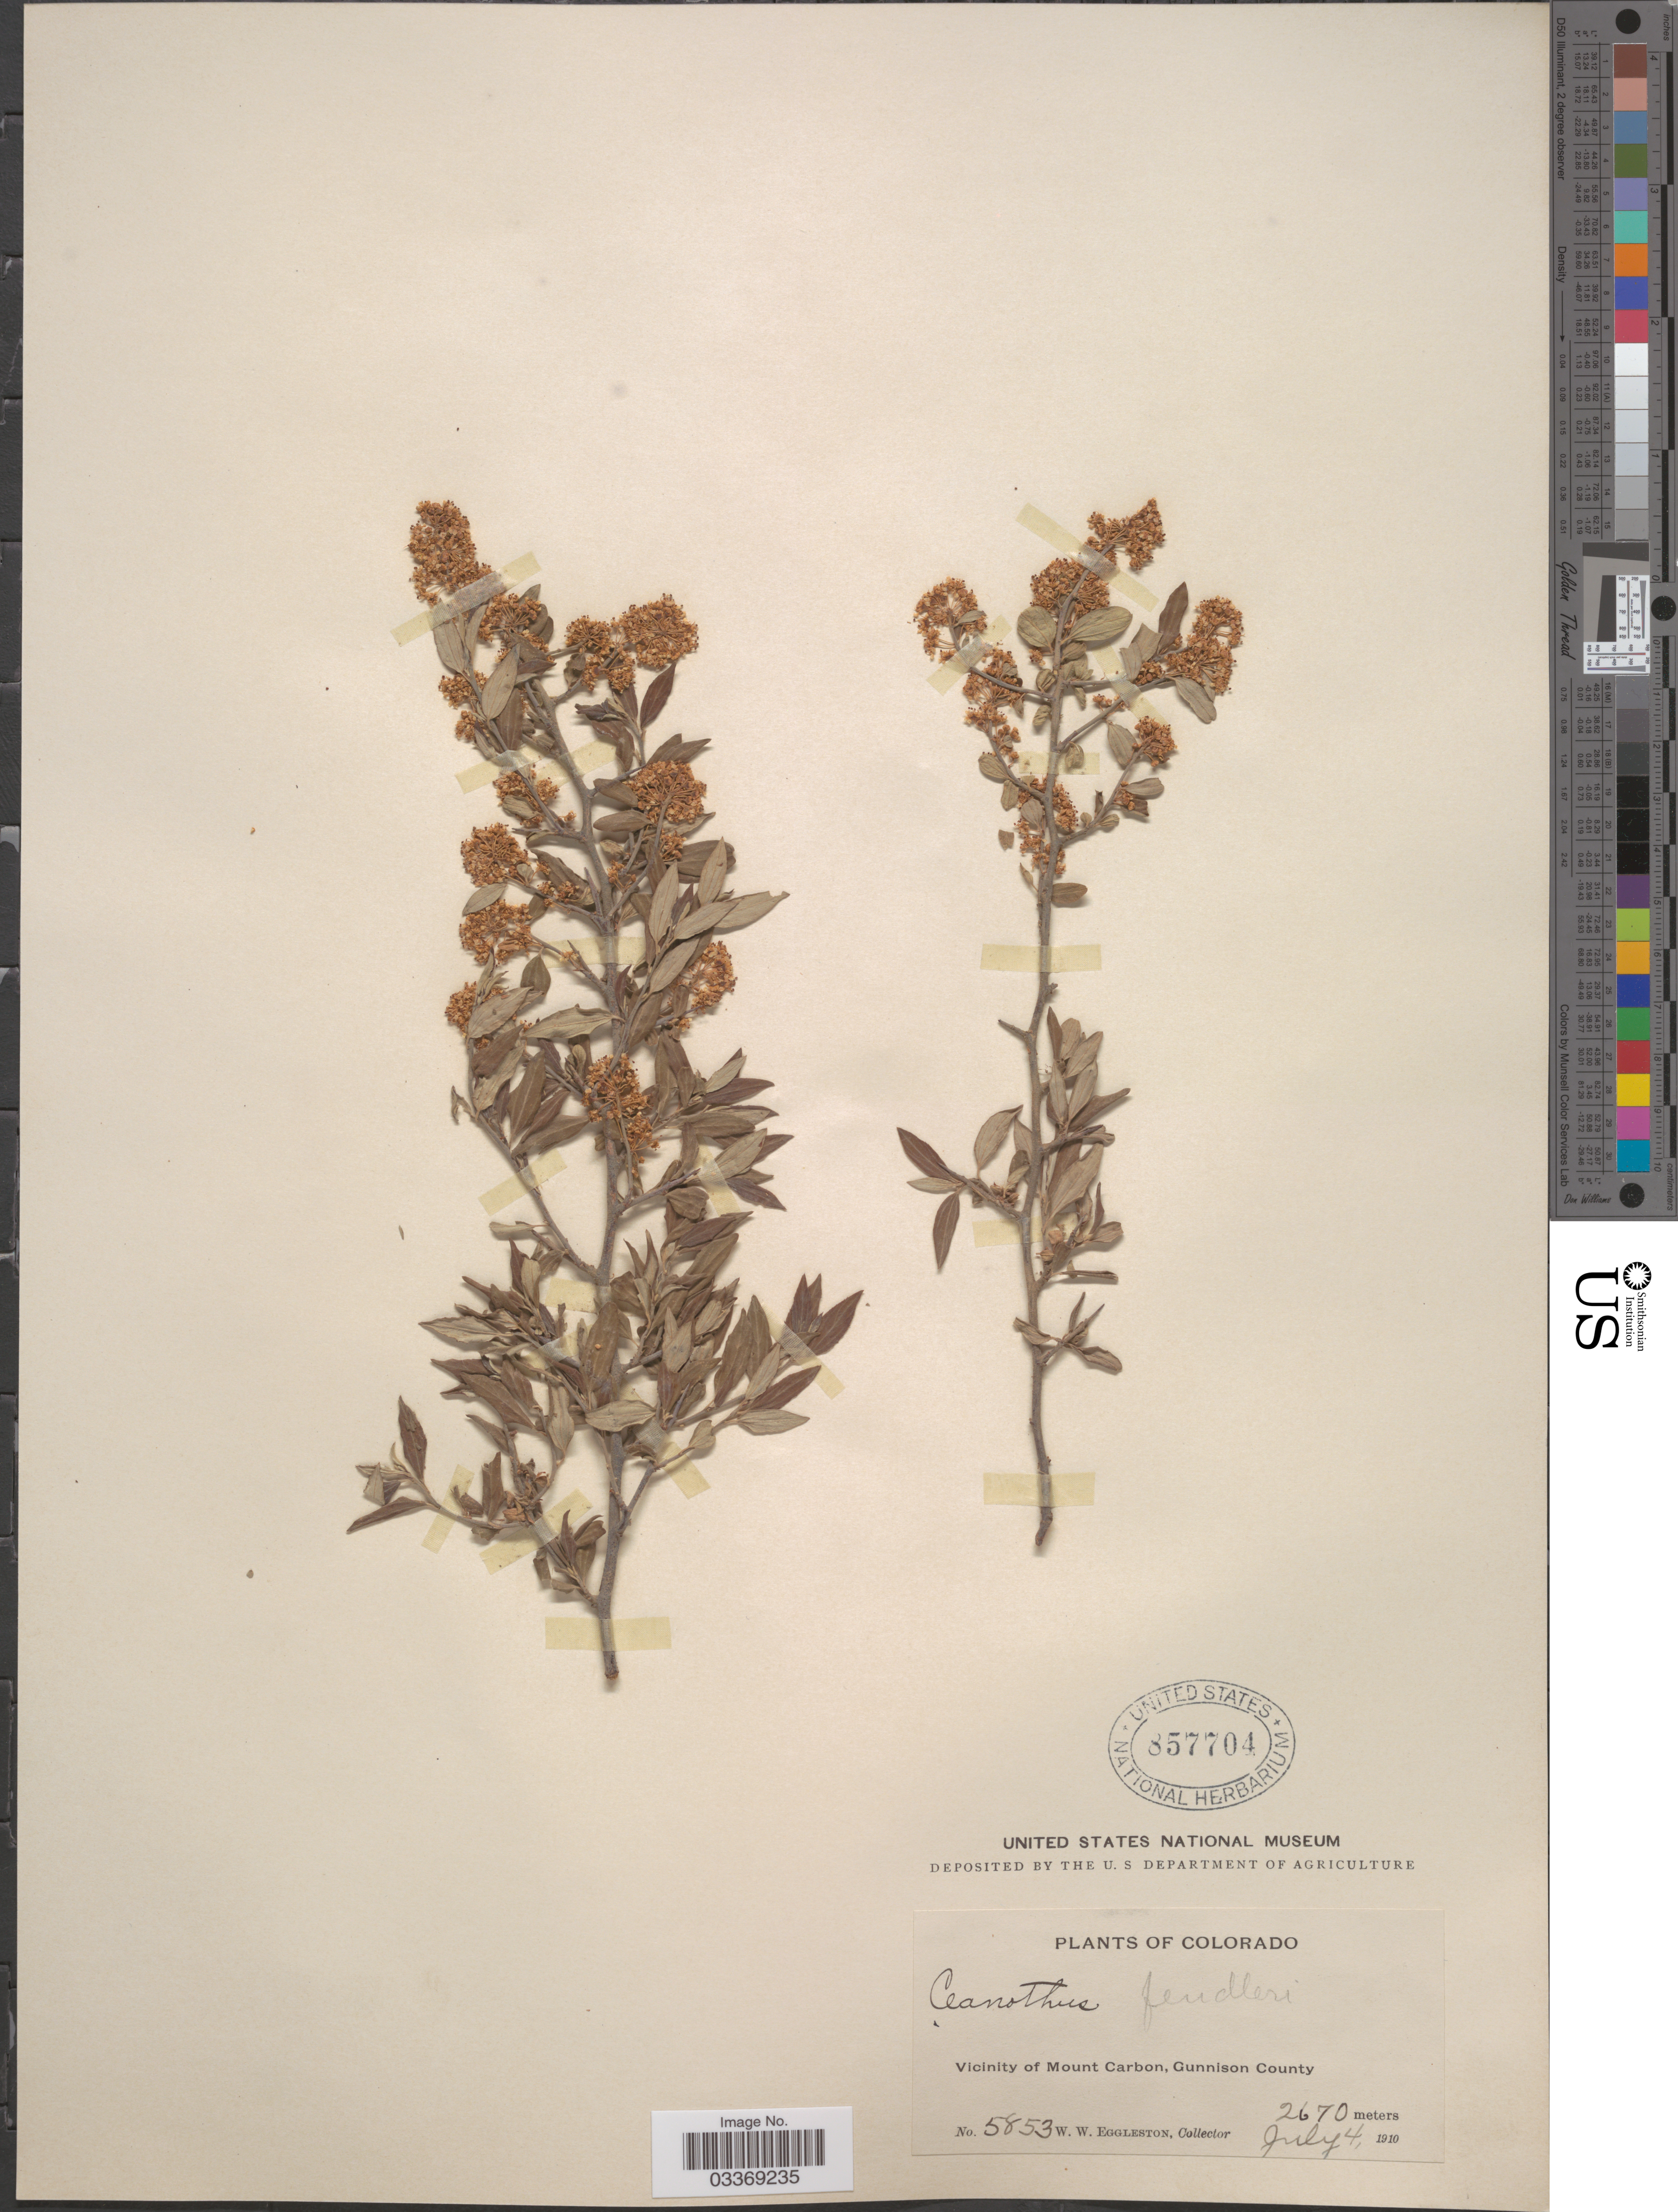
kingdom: Plantae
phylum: Tracheophyta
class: Magnoliopsida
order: Rosales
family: Rhamnaceae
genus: Ceanothus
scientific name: Ceanothus fendleri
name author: A. Gray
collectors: W. W. Eggleston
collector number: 5853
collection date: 1910-07-04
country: United States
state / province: Colorado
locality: Vicinity of Mount Carbon, Gunnison County.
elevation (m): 2670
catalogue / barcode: US 857704